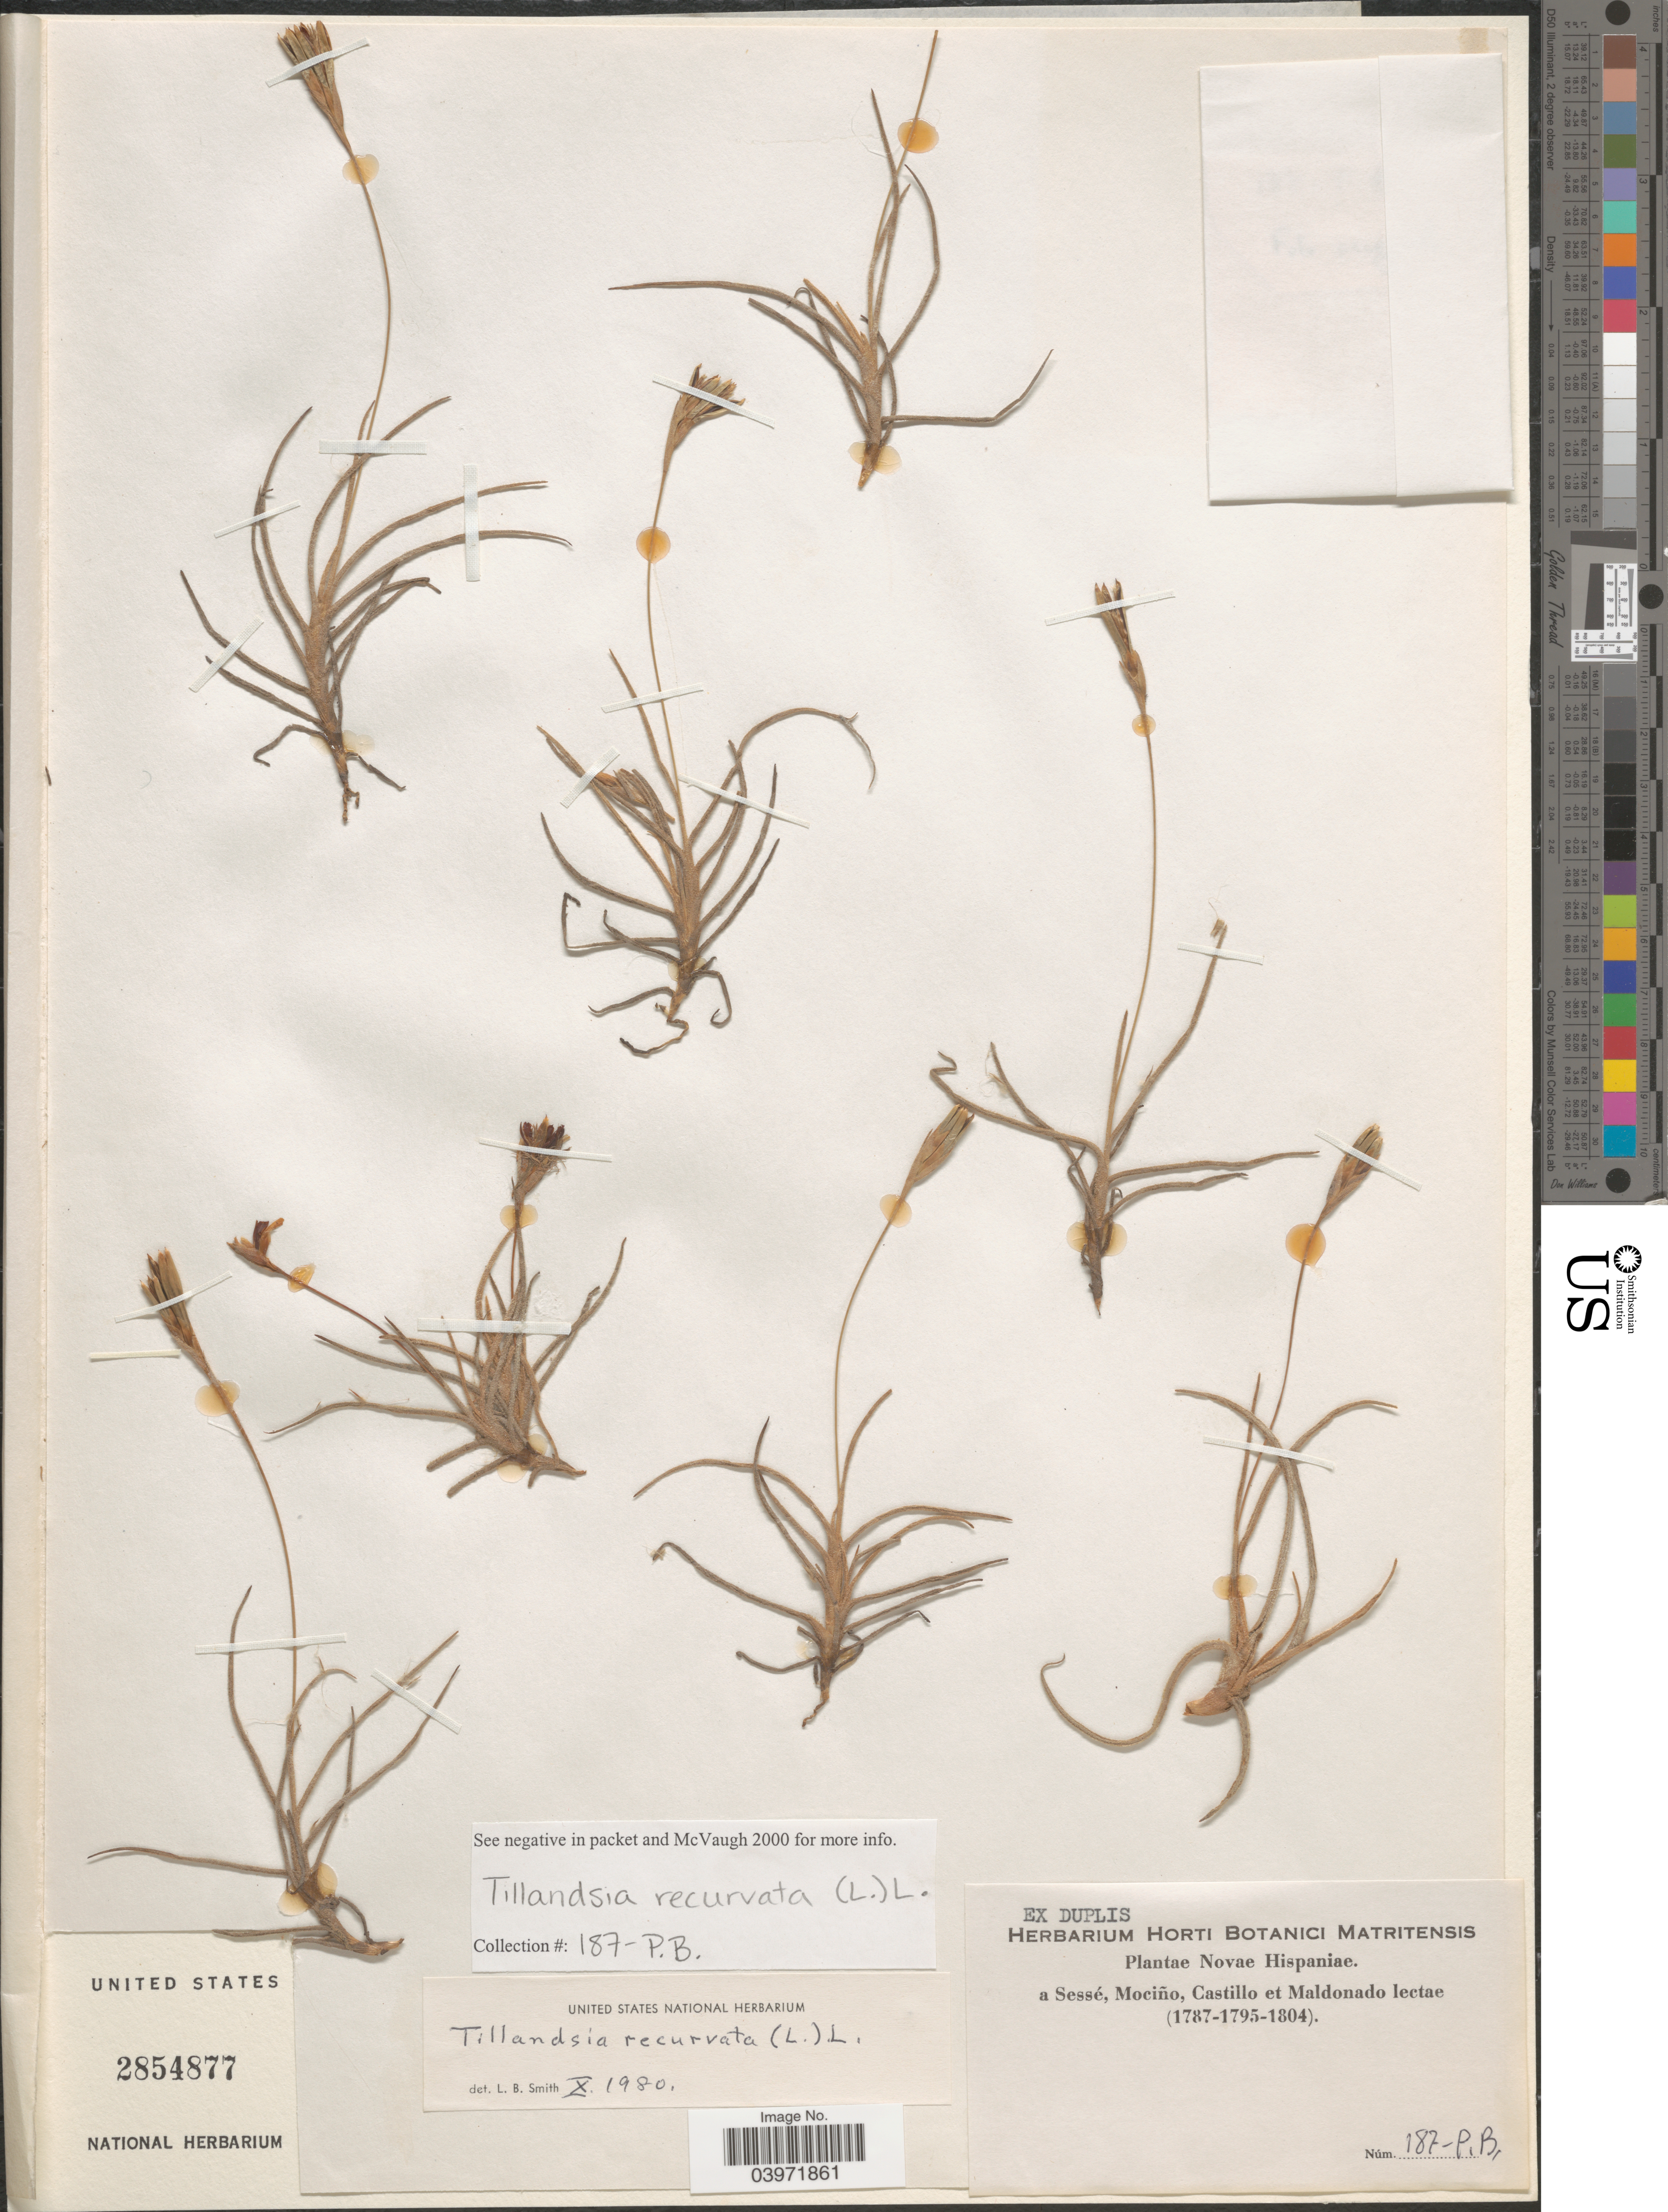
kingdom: Plantae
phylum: Tracheophyta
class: Liliopsida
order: Poales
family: Bromeliaceae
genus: Tillandsia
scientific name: Tillandsia recurvata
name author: L.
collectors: Sessé, --, Mociño, Castillo, -- & Maldonado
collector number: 187-P.B.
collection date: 1787/1804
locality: Novae Hispaniae.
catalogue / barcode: US 2854877